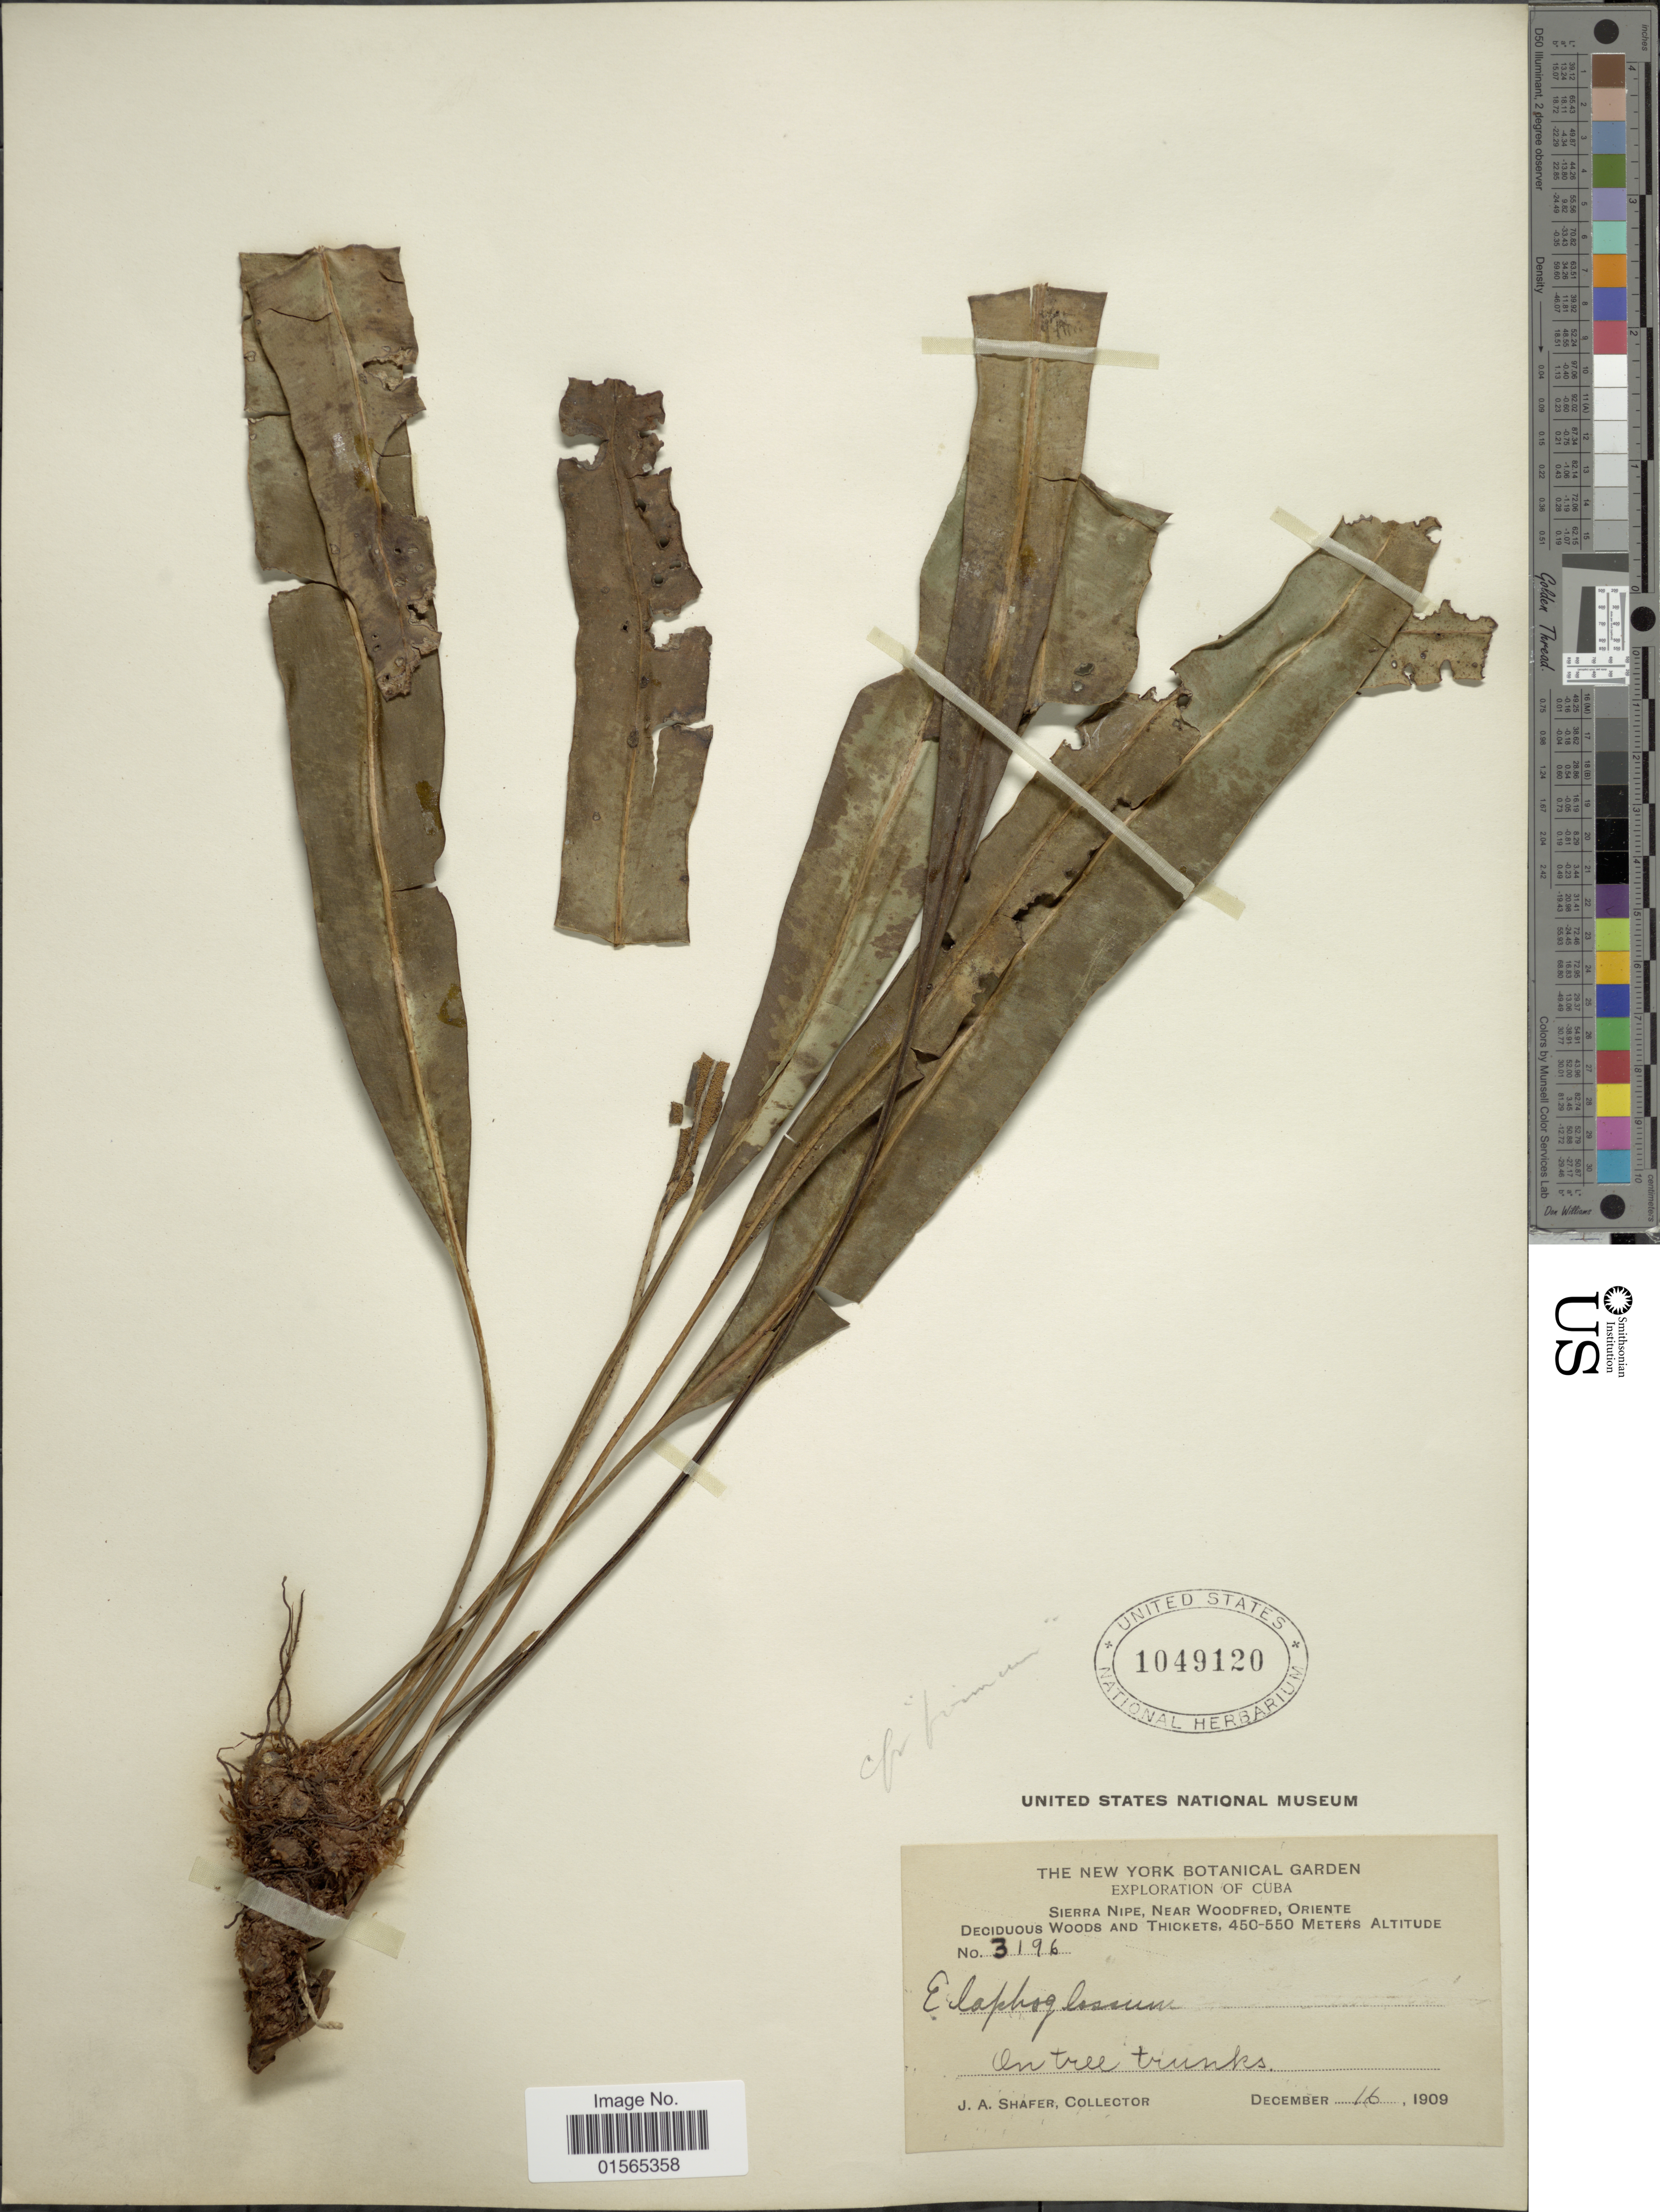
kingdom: Plantae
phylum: Tracheophyta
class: Polypodiopsida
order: Polypodiales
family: Dryopteridaceae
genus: Elaphoglossum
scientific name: Elaphoglossum firmum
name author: (Mett.) Urb.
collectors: J. A. Shafer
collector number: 3196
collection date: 1909-12-16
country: Cuba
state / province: Oriente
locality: Sierra Nipe, near Woodfred, Deciduous Woods and Thickets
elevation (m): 450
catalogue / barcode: US 1049120